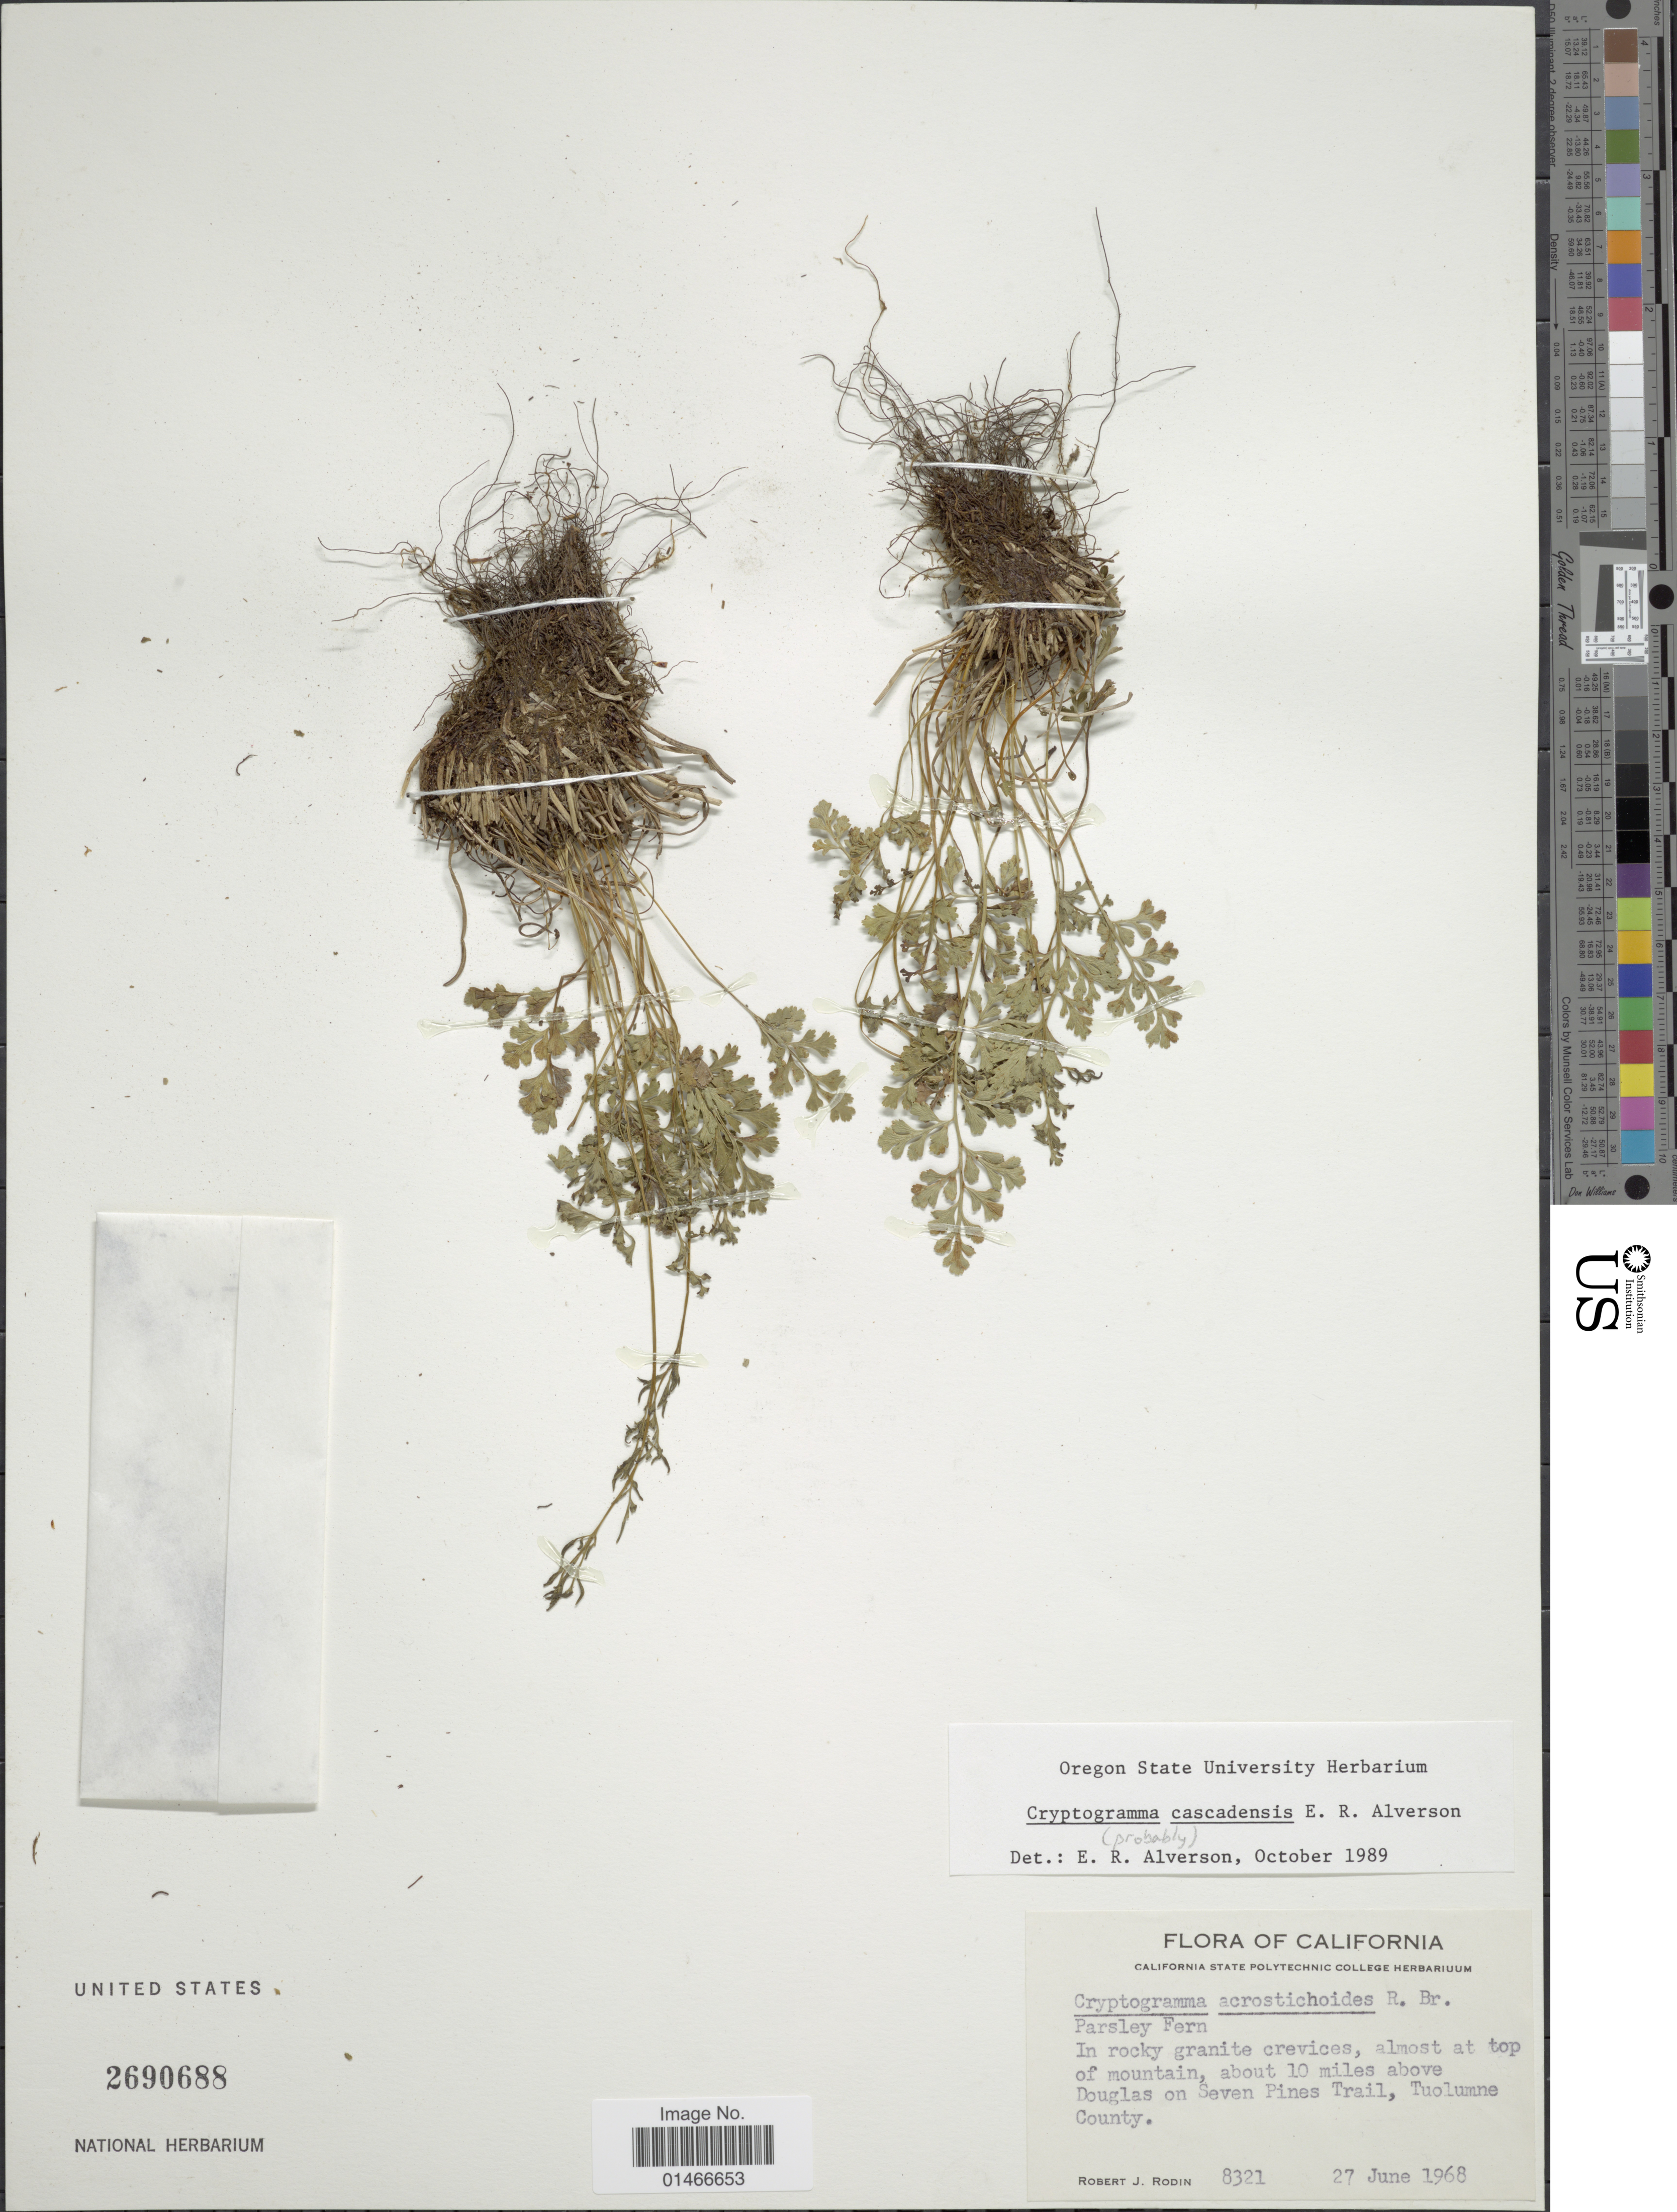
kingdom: Plantae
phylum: Tracheophyta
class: Polypodiopsida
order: Polypodiales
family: Pteridaceae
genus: Cryptogramma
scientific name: Cryptogramma cascadensis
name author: Alverson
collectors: R. J. Rodin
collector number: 8321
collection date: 1968-06-27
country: United States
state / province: California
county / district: Tuolumne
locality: Almost at top of mountain, about 10 miles above Douglas on Seven Pines Trail, Tuolumne County.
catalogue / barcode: US 2690688